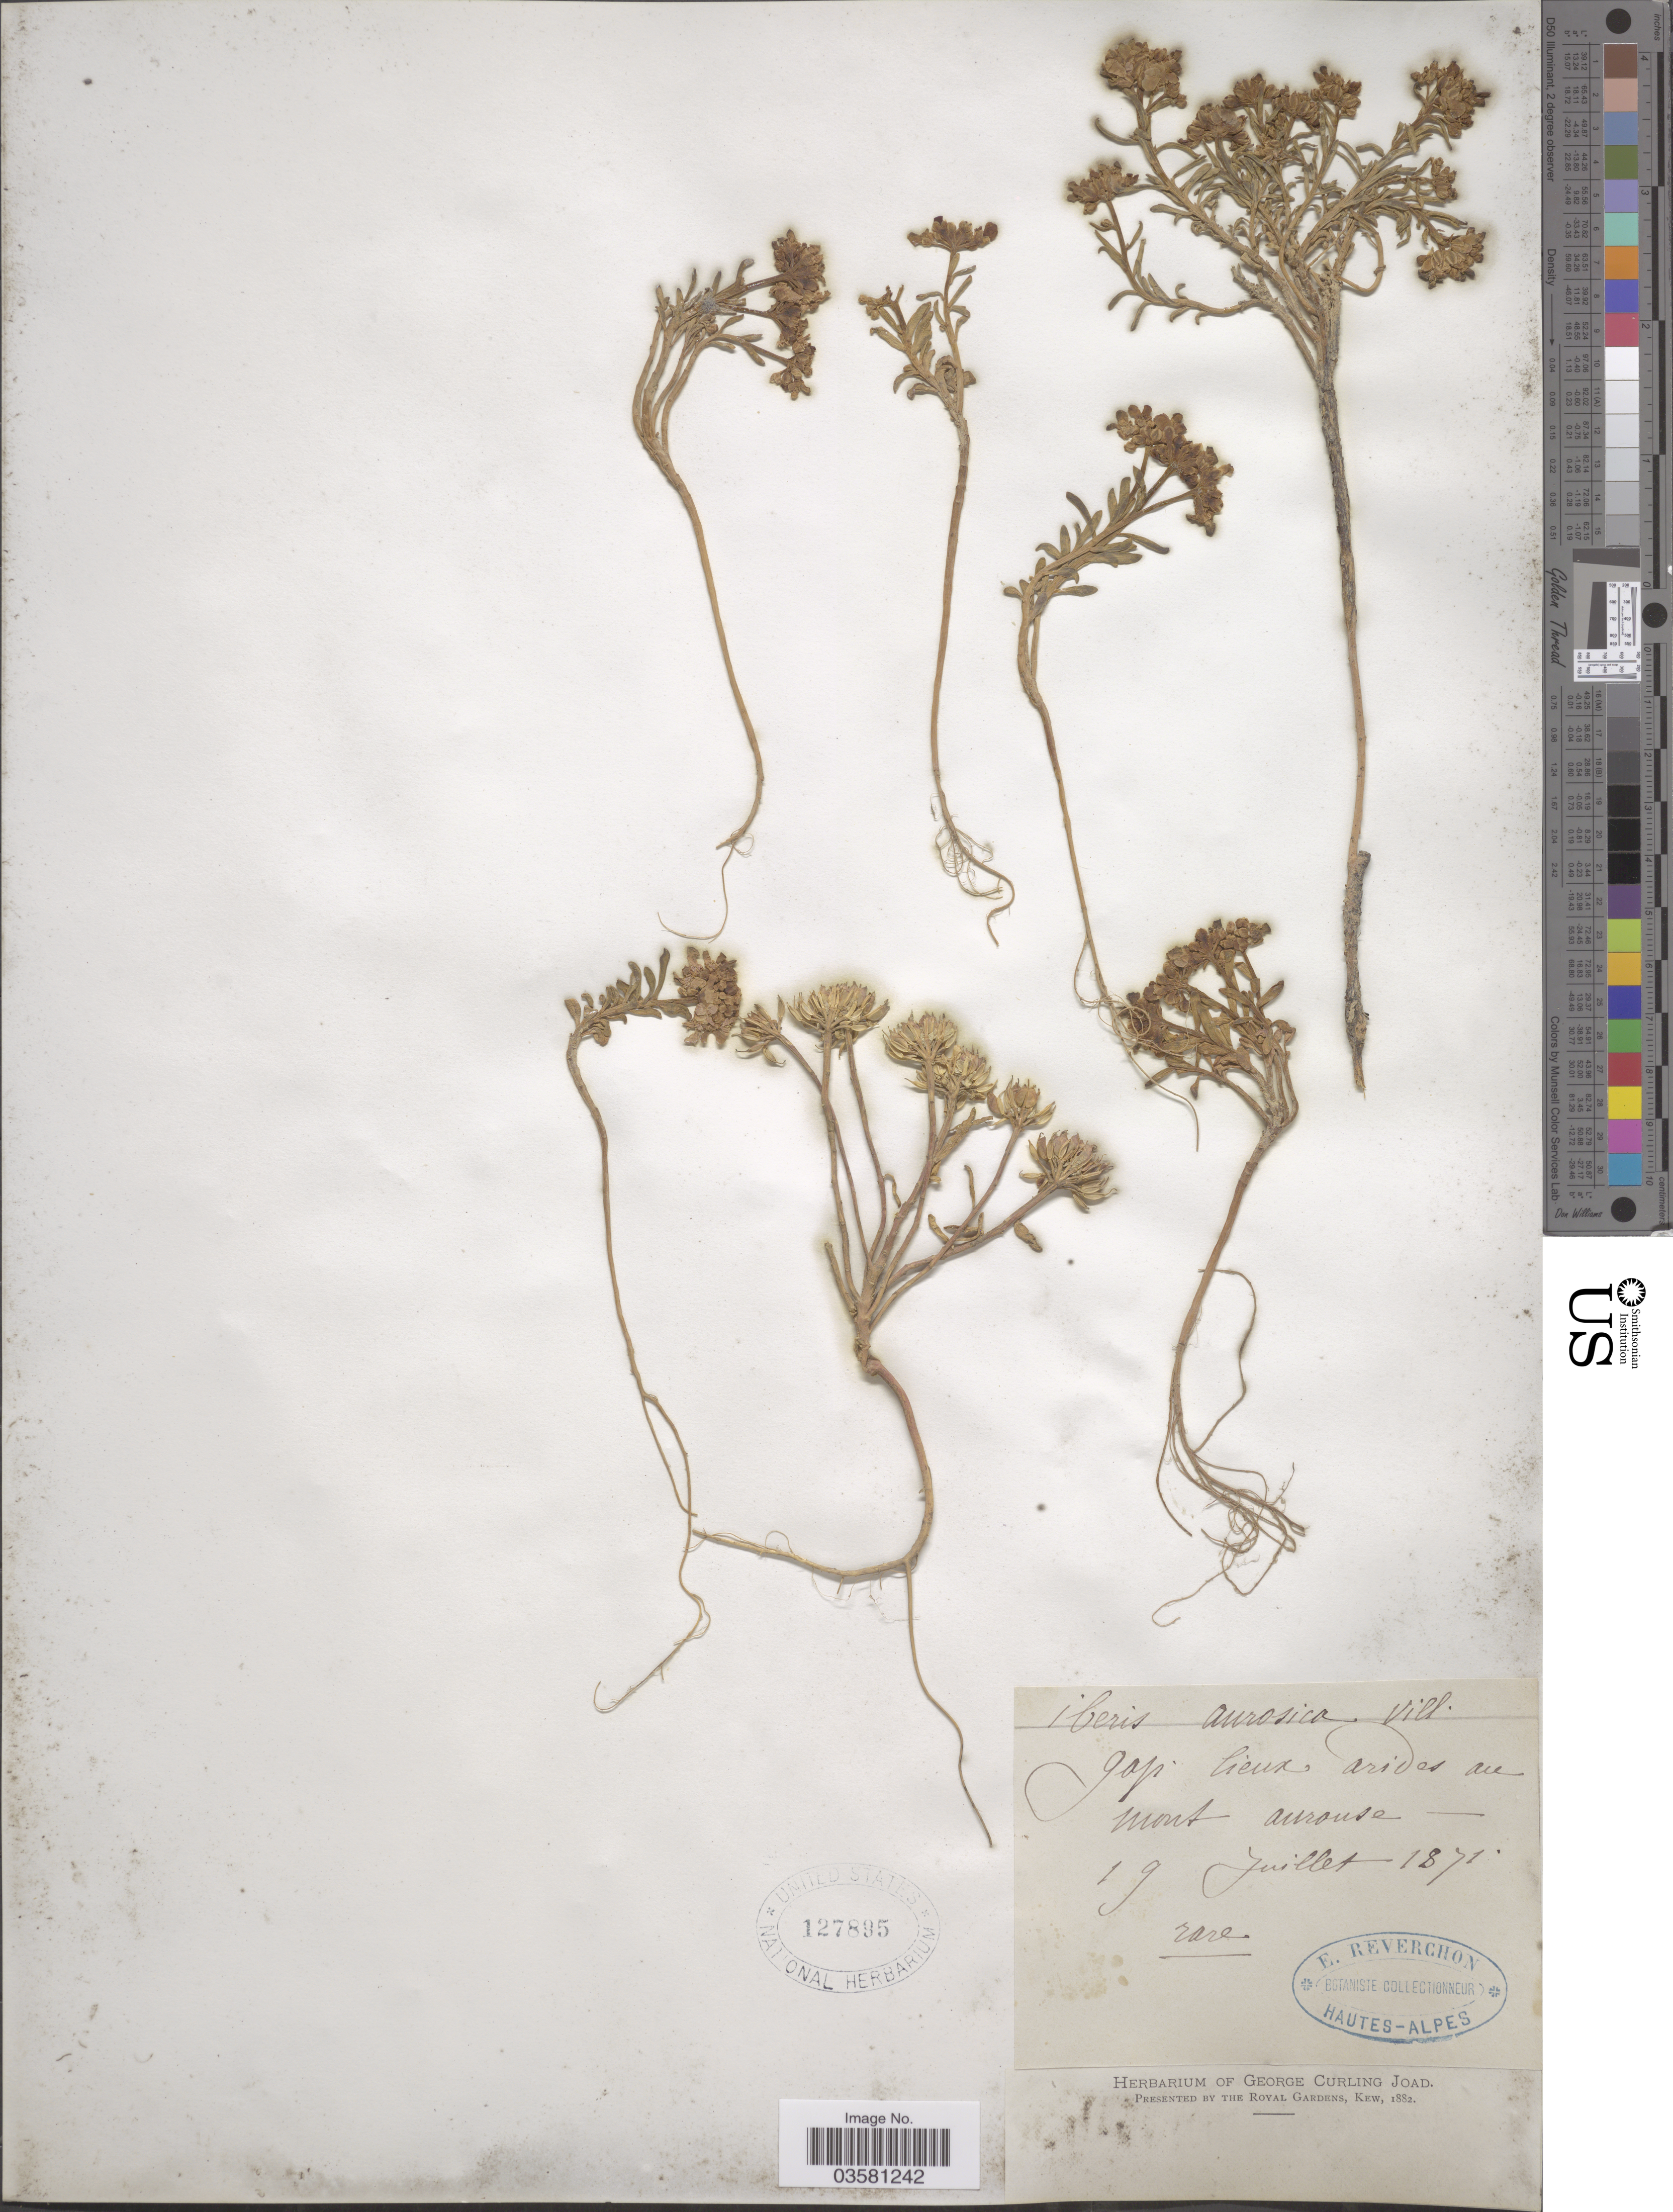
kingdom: Plantae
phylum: Tracheophyta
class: Magnoliopsida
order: Brassicales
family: Brassicaceae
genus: Iberis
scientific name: Iberis aurosica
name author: Chaix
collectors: E. Reverchon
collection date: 1871-07-19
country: France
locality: Gap lieux arides au mont Arouse.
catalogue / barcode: US 127895